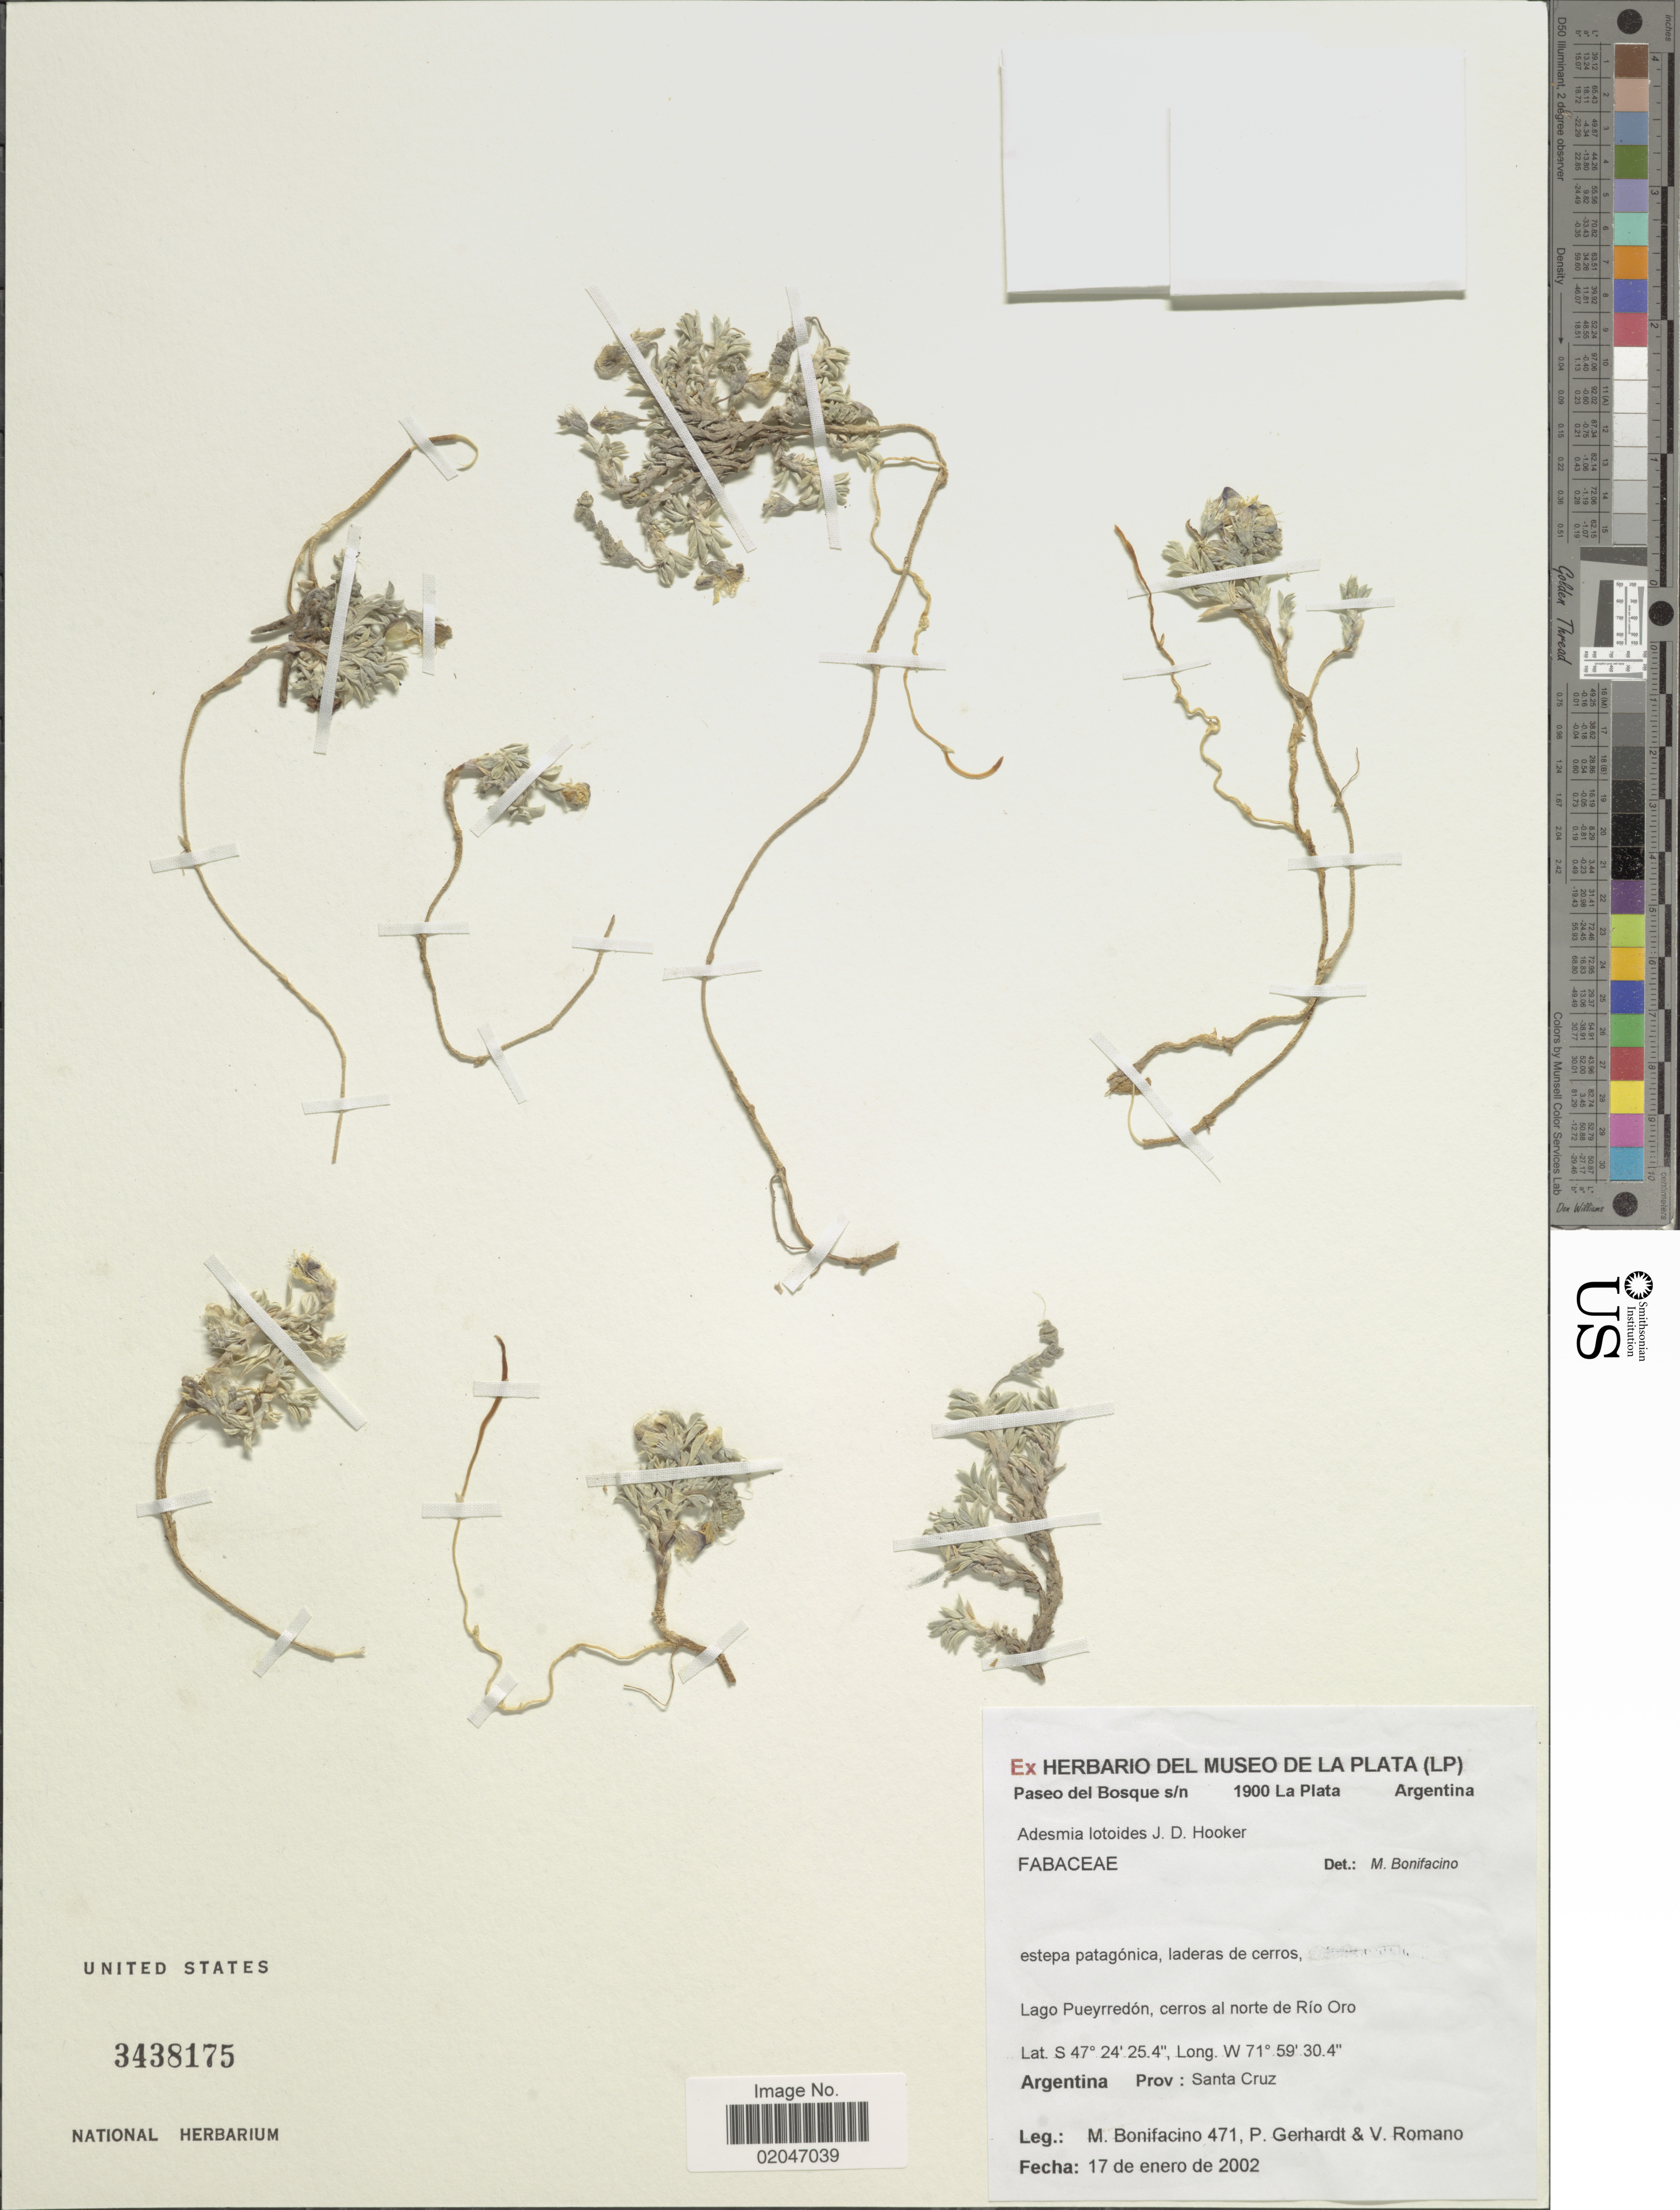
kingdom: Plantae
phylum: Tracheophyta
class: Magnoliopsida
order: Fabales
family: Fabaceae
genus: Adesmia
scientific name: Adesmia lotoides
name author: Hook. f.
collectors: M. Bonifacino, P. Gerhardt & V. Romano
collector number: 0471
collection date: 2002-01-17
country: Argentina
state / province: Santa Cruz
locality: Lago Pueyrredon, cerros al norte de Rio Oro.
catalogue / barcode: US 3438175